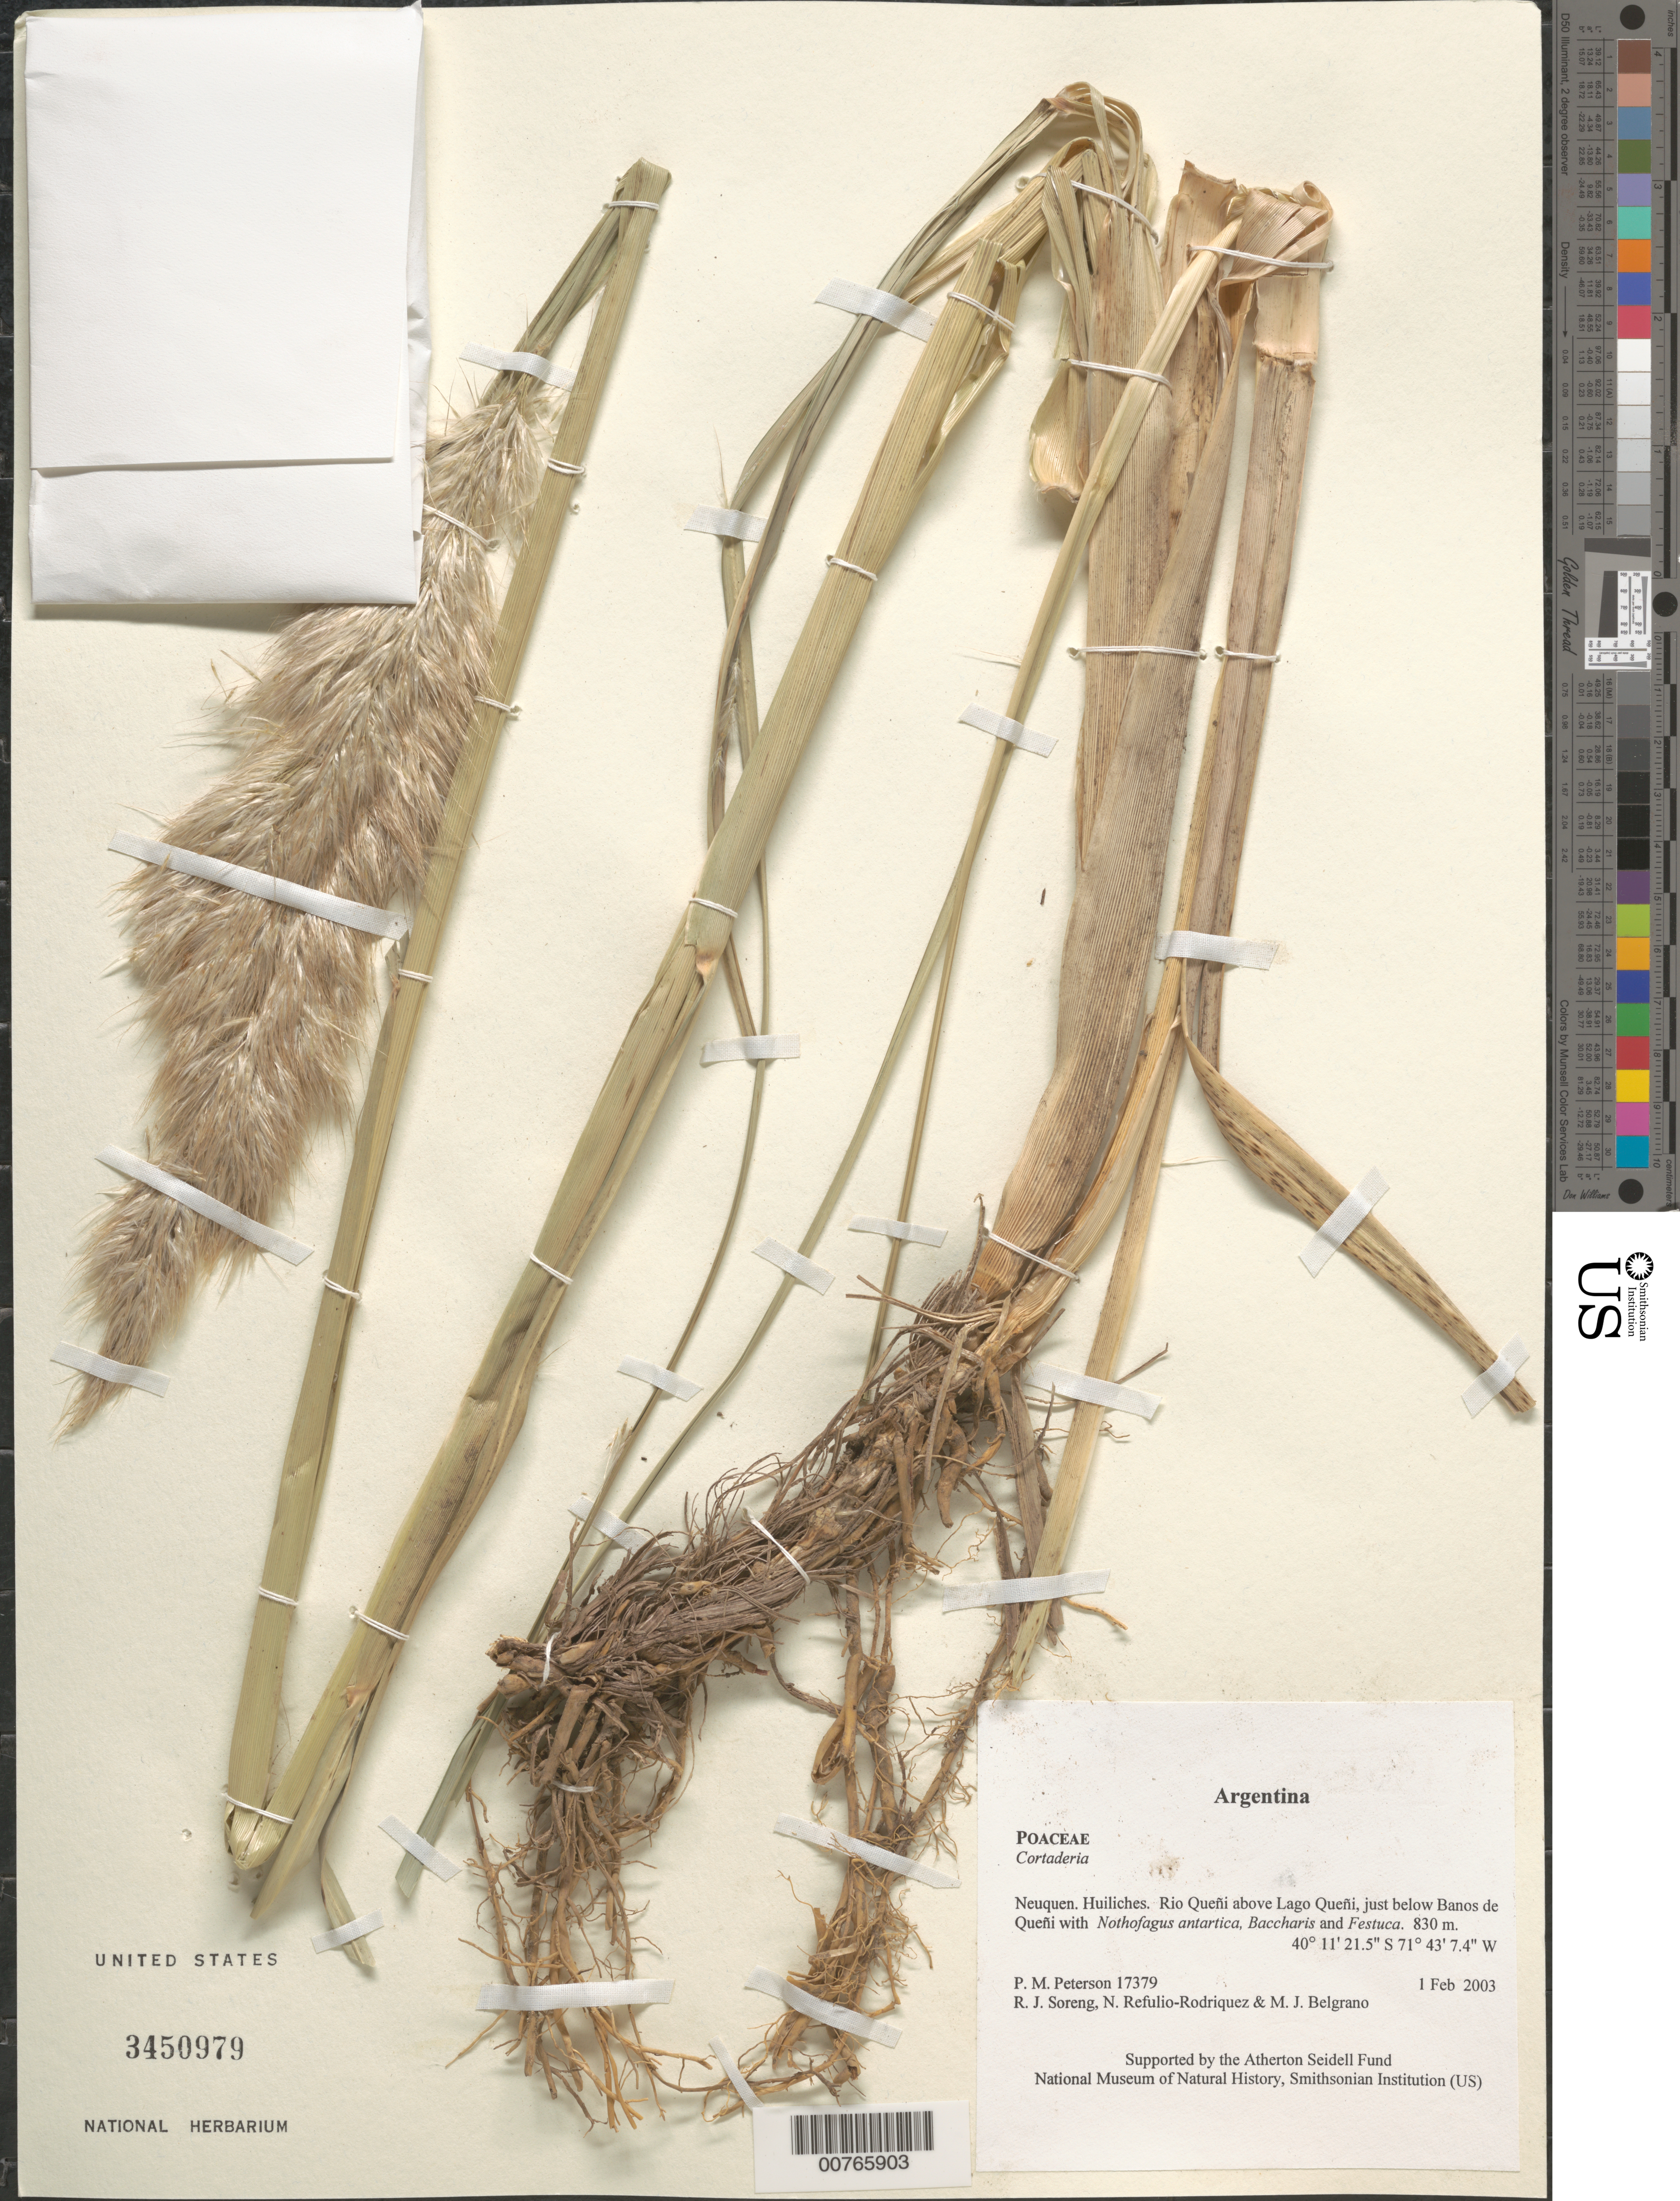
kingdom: Plantae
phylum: Tracheophyta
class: Liliopsida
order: Poales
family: Poaceae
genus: Cortaderia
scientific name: Cortaderia sp.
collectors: P. M. Peterson, R. J. Soreng, N. Refulio-Rodríguez & M. Belgrano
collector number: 17379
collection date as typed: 01 Feb 2003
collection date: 2003-02-01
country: Argentina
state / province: Neuquen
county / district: Huiliches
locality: Rio Queñi above Lago Queñi, just below Banos de Queñi with Nothofagus antartica, Baccharis and Festuca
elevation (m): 830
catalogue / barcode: US 3450979